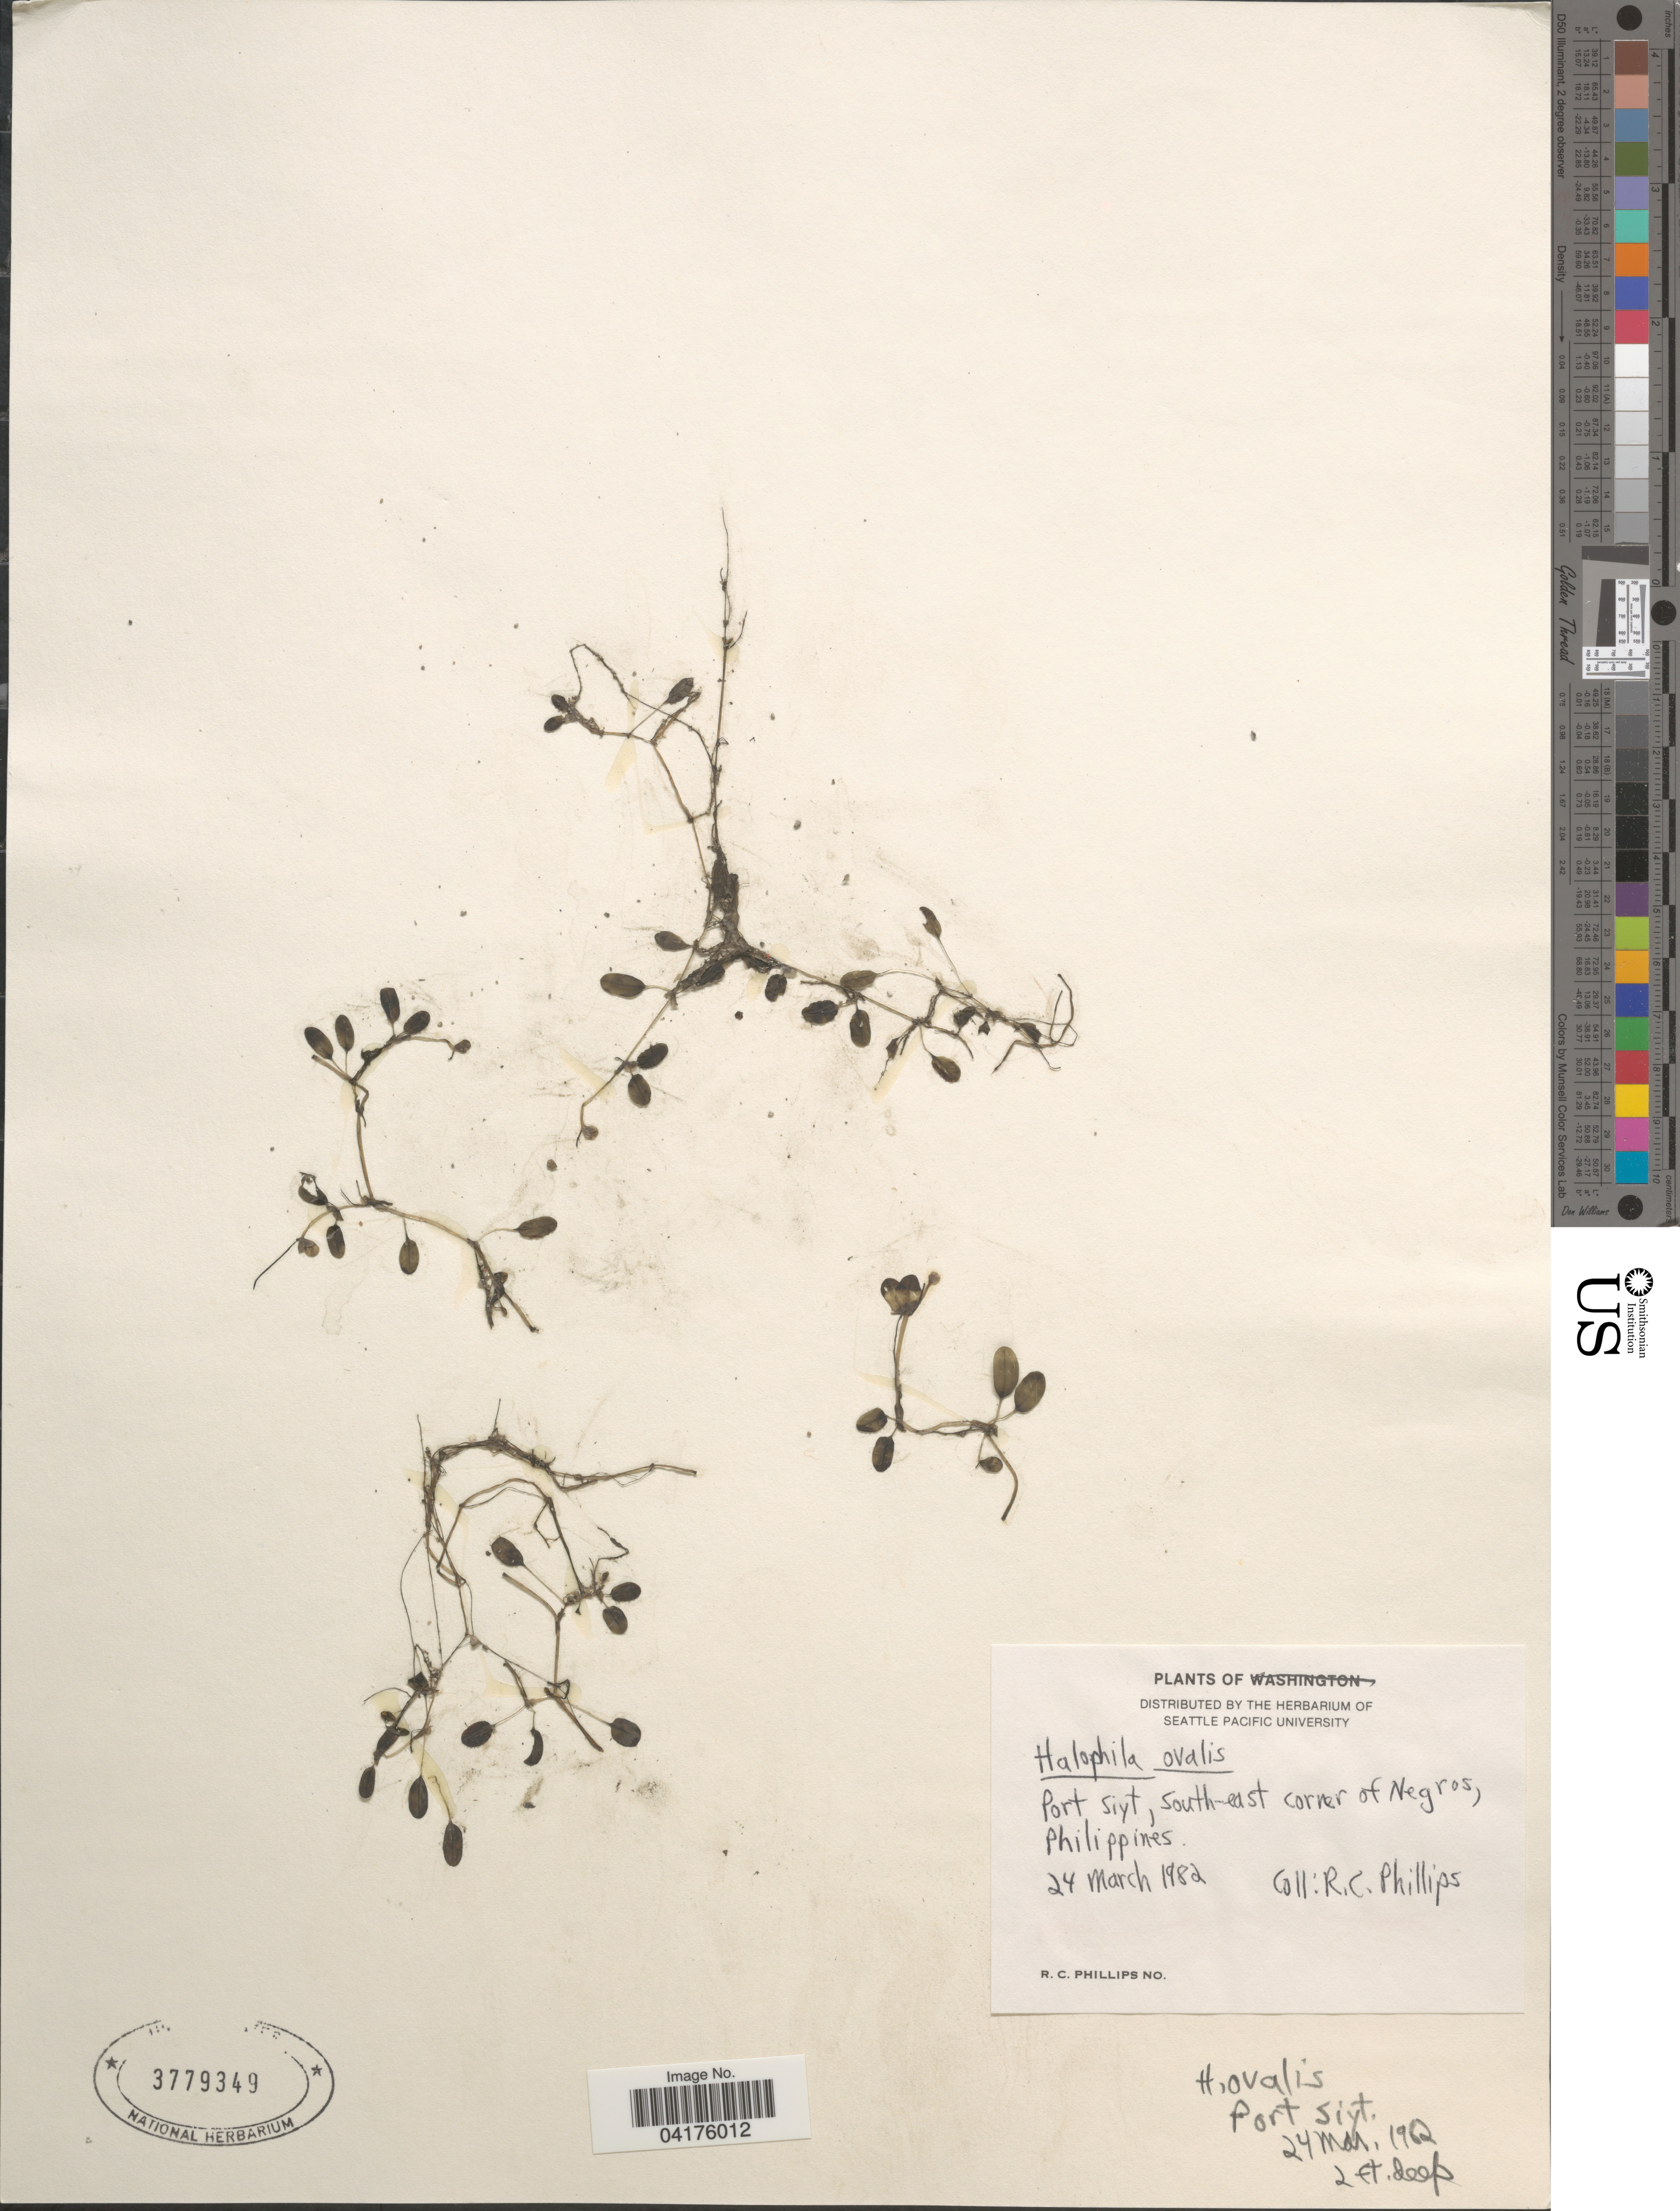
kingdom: Plantae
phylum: Tracheophyta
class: Liliopsida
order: Alismatales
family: Hydrocharitaceae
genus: Halophila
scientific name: Halophila ovalis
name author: (R. Br.) Hook. f.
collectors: R. C. Phillips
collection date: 1982-03-24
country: Philippines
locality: Port Siyt, South-east corner of Negros.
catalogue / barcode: US 3779349